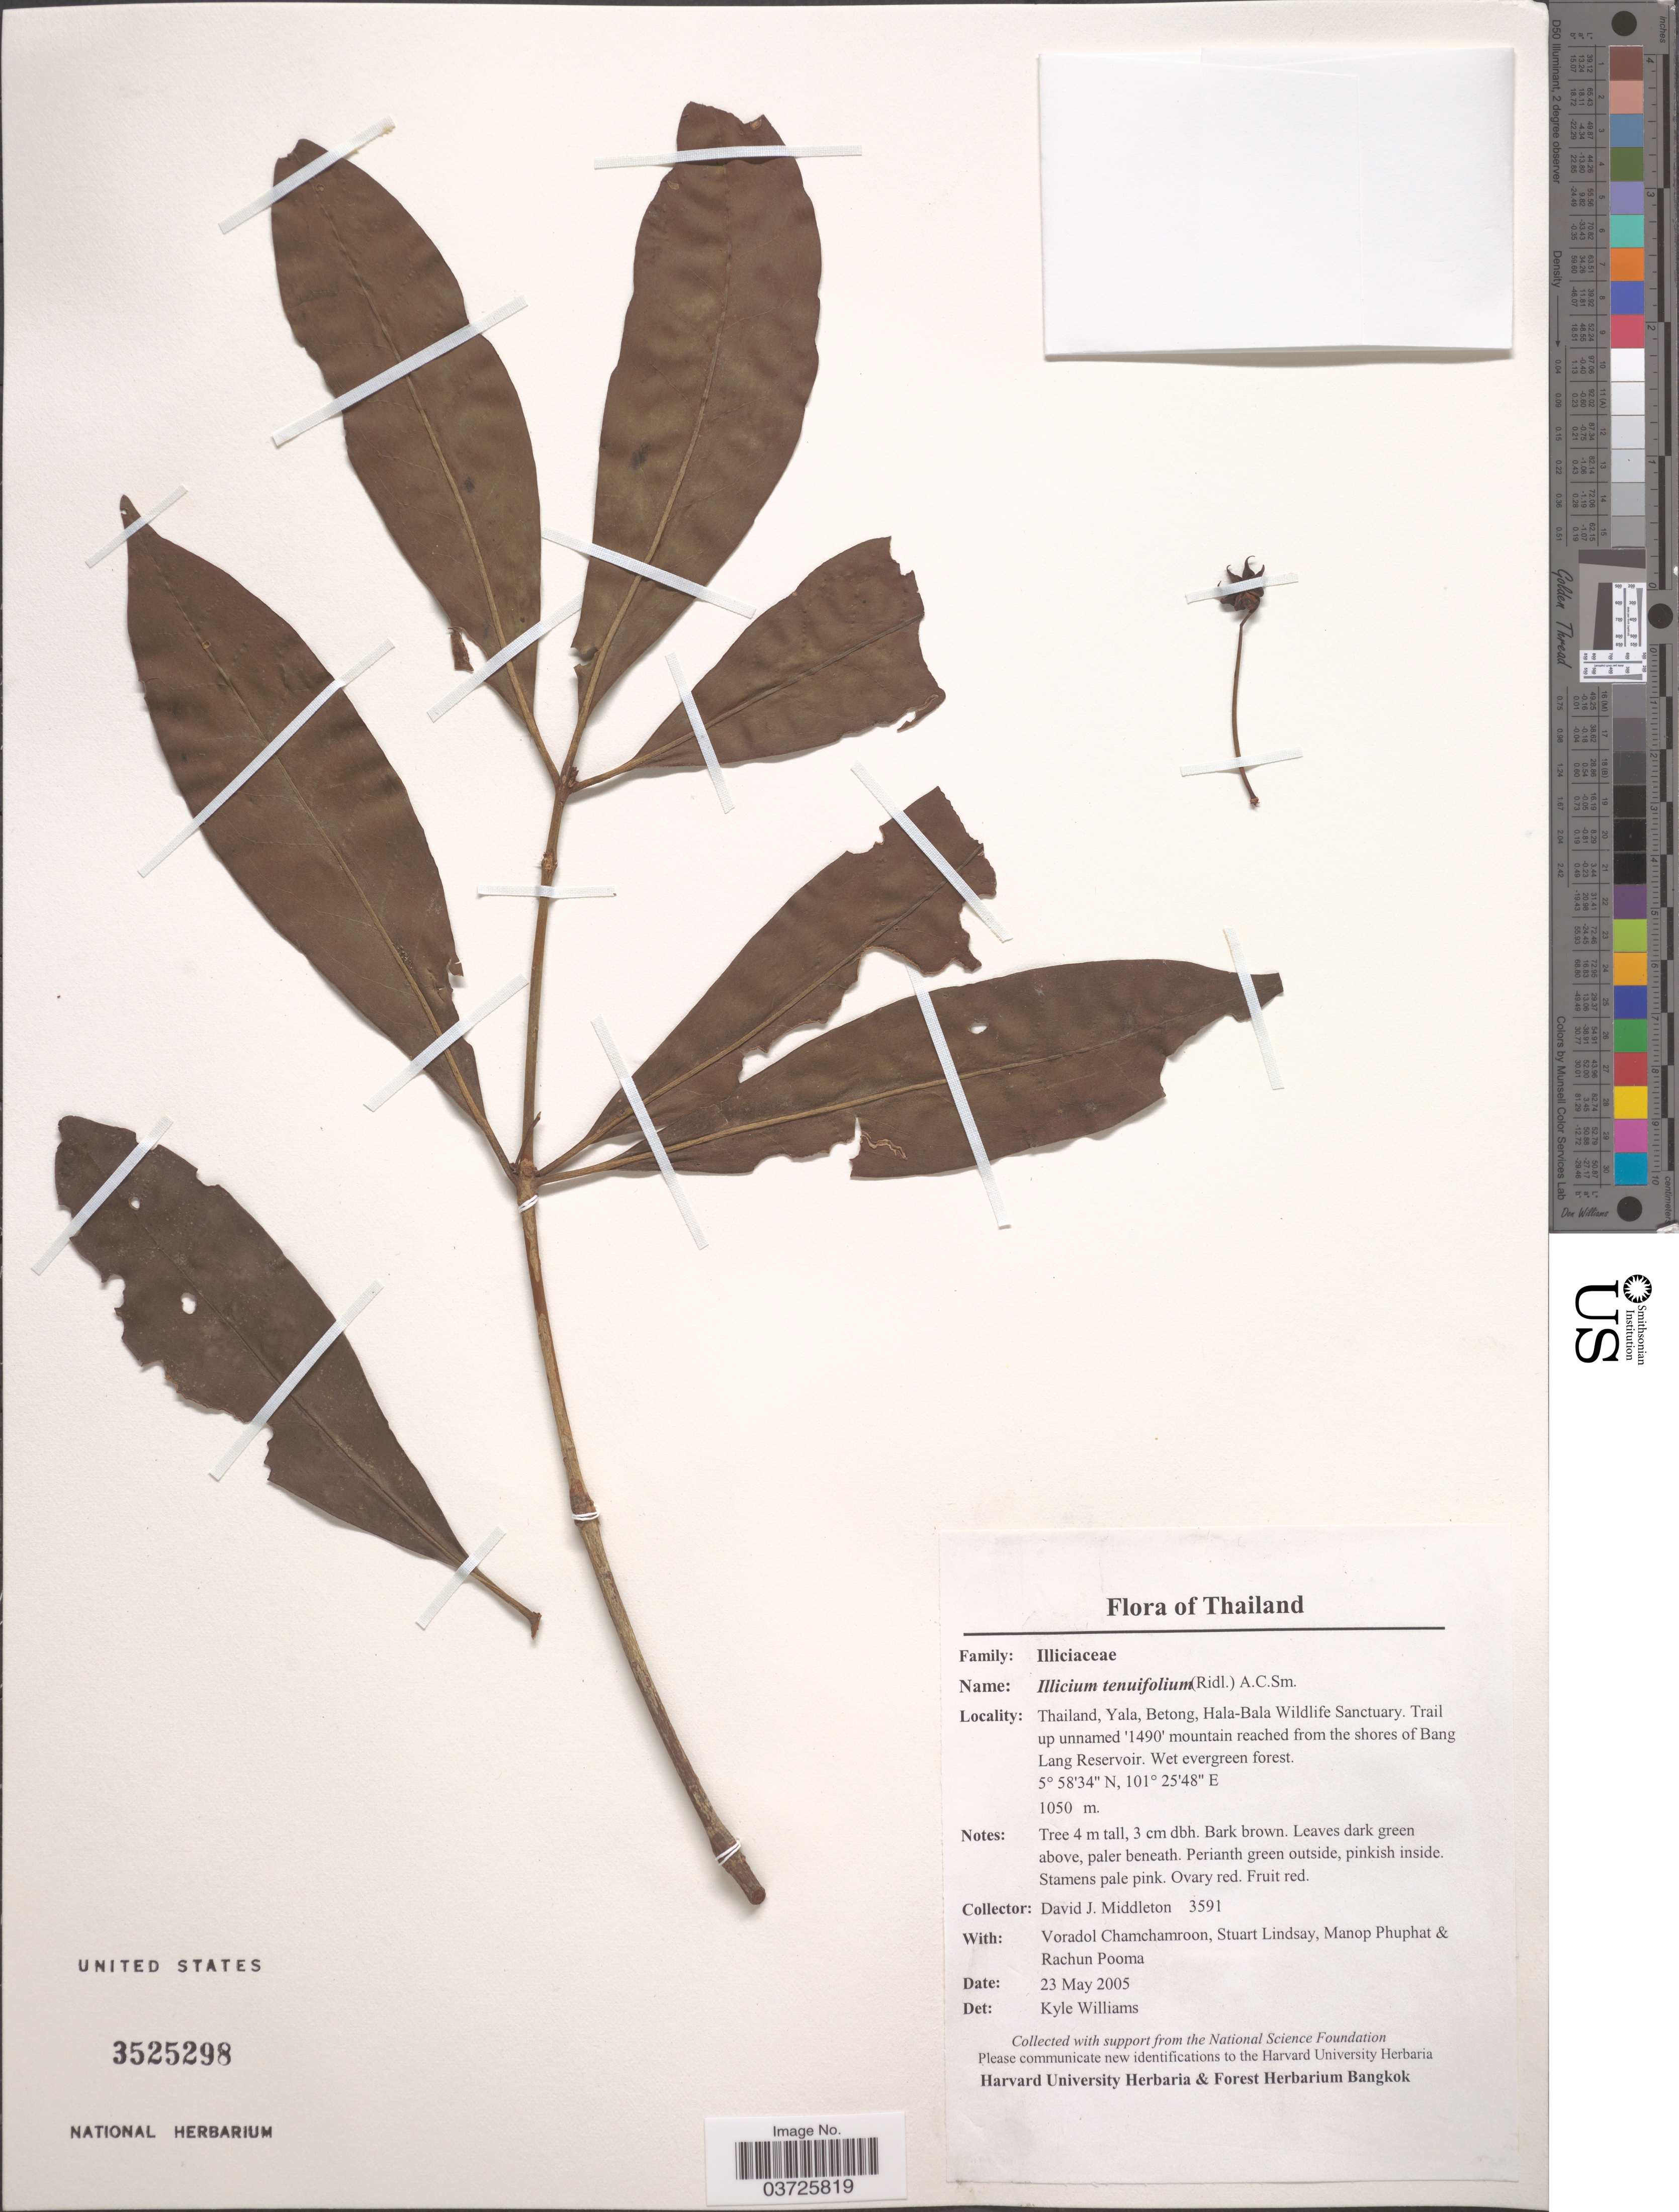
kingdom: Plantae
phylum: Tracheophyta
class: Magnoliopsida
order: Austrobaileyales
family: Schisandraceae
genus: Illicium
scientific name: Illicium tenuifolium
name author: (Ridl.) A.C. Sm.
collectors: D. J. Middleton, V. Chamchamroon, S. Lindsay, M. Phuphat & R. Pooma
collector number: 3591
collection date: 2005-05-23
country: Thailand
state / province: Yala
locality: Betong, Hala-Bala Wildlife Sanctuary. Trail up unnamed '1490' mountain reached from the shores of Bang Lang Reservoir.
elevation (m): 1050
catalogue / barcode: US 3525298